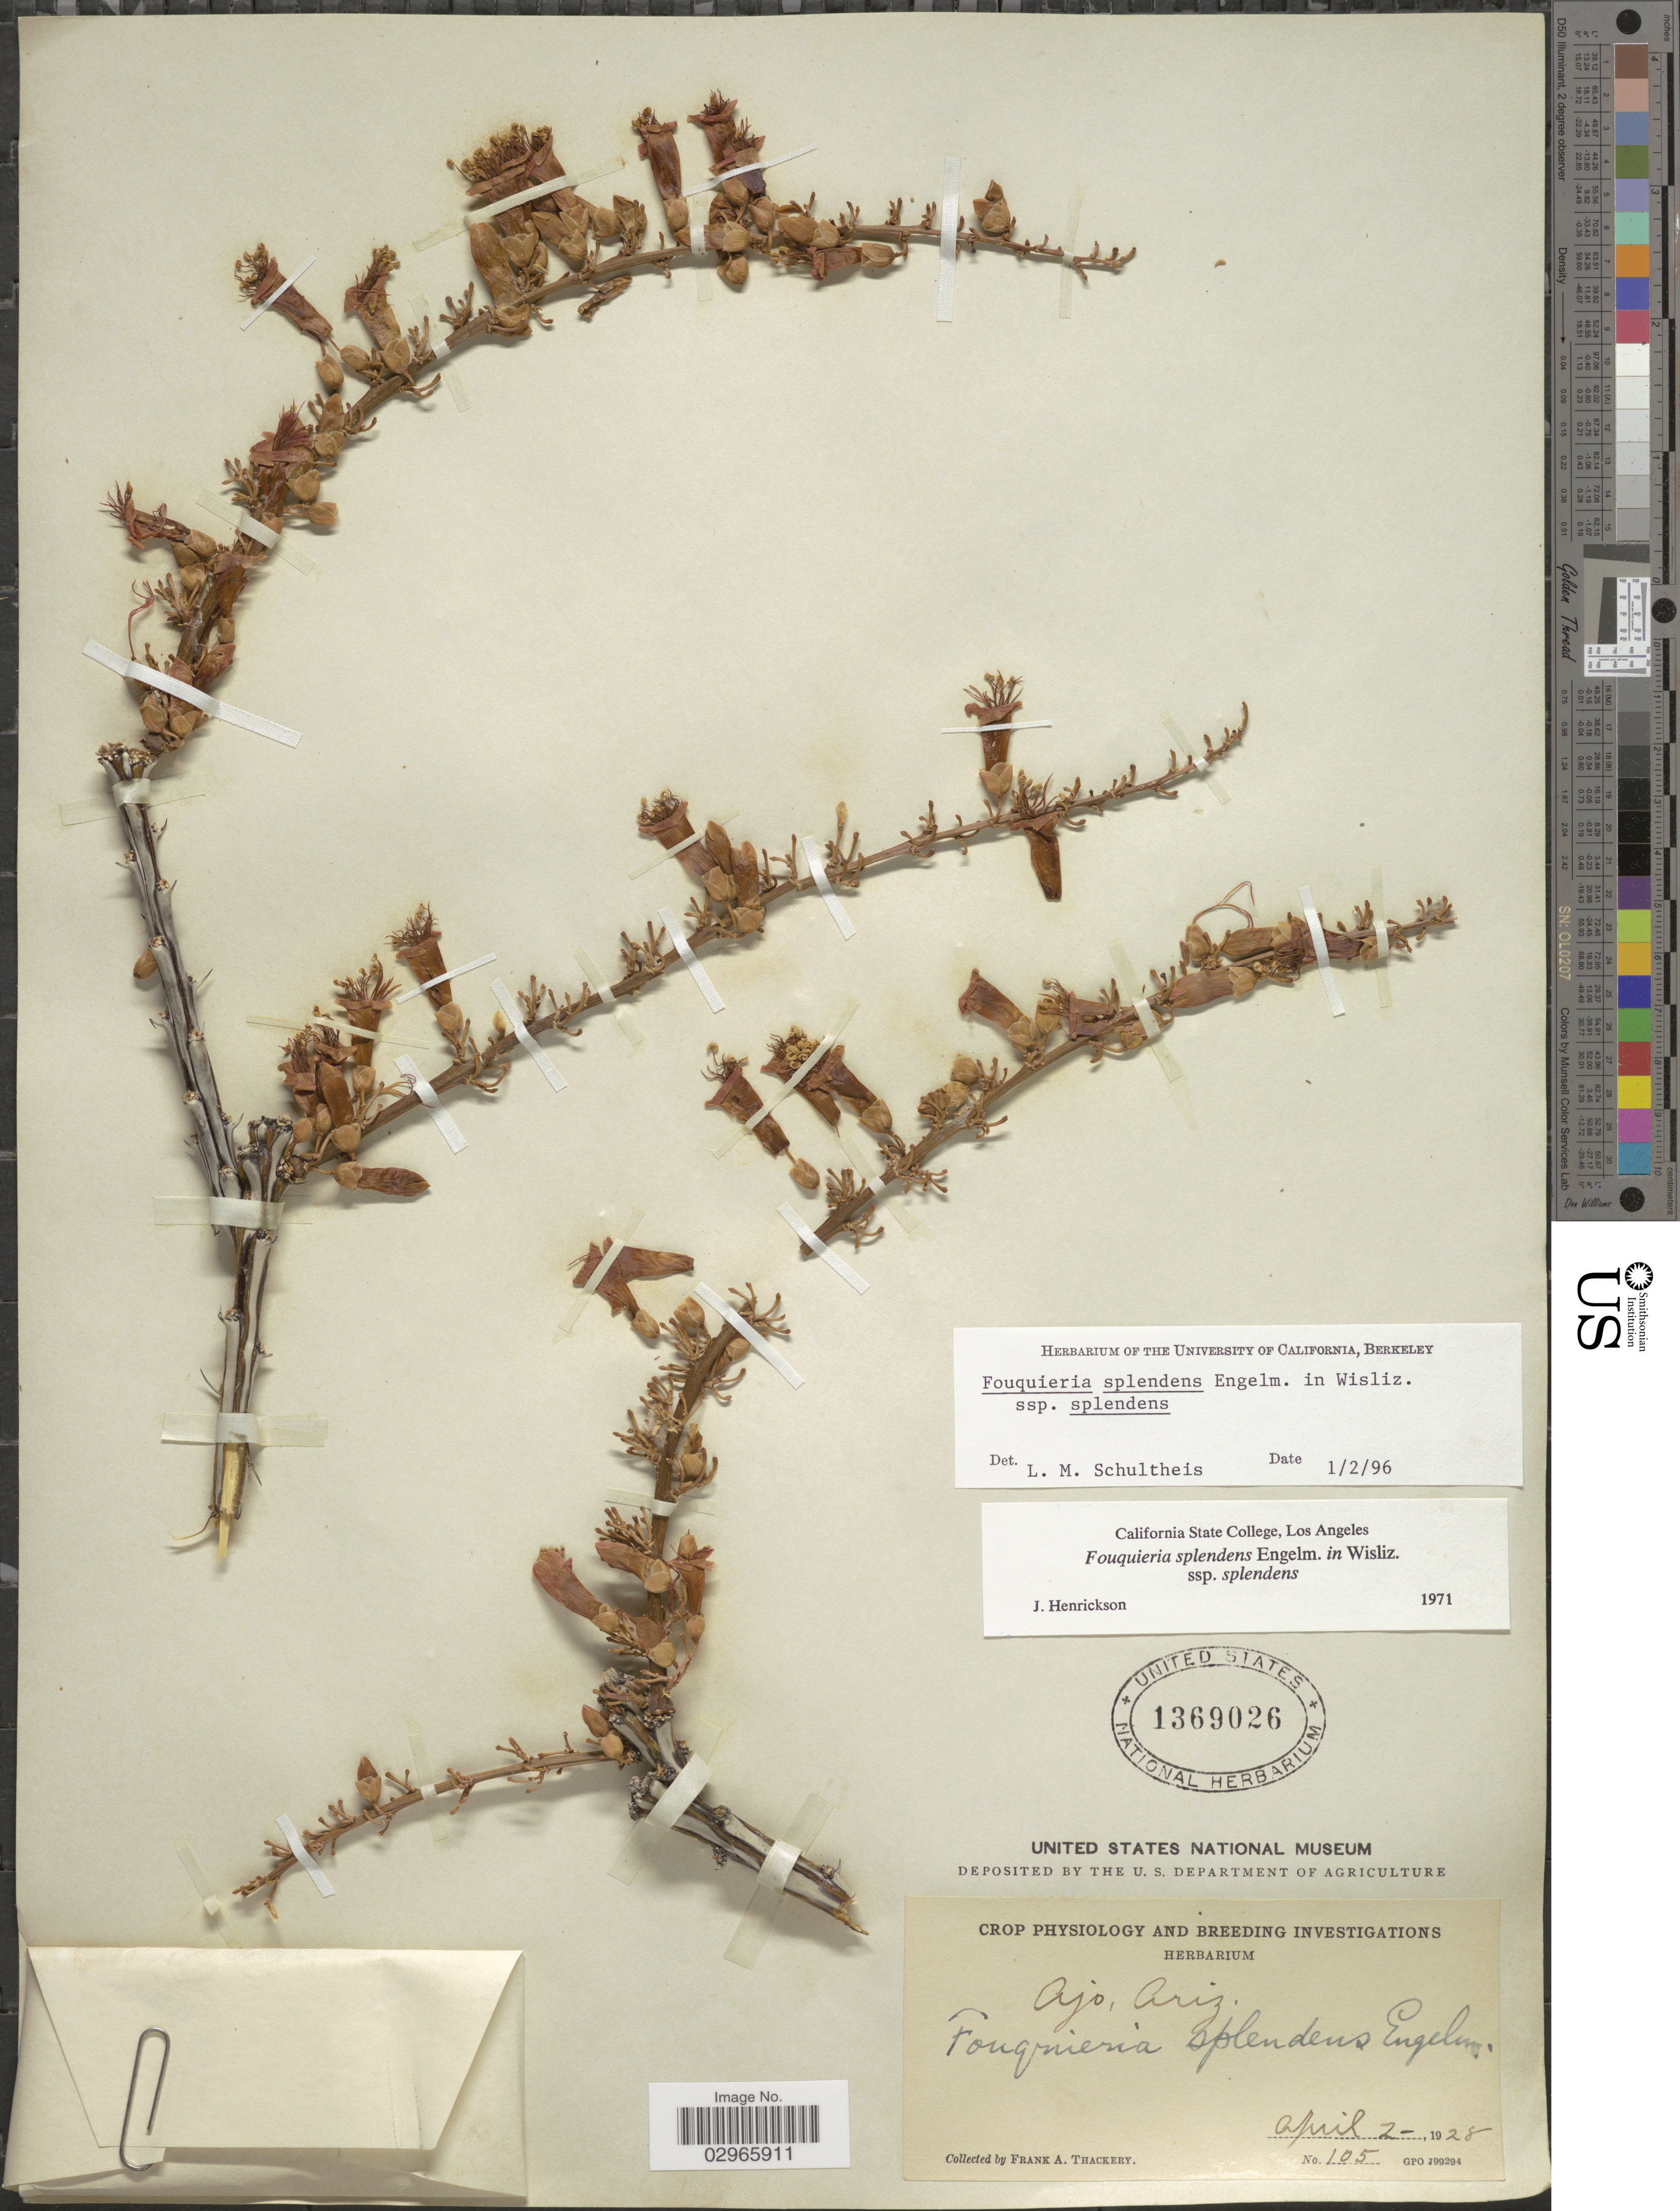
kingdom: Plantae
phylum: Tracheophyta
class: Magnoliopsida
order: Ericales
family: Fouquieriaceae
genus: Fouquieria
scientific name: Fouquieria splendens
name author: Engelm.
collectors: F. Thackery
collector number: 105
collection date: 1928-04-02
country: United States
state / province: Arizona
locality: Ajo.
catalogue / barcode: US 1369026